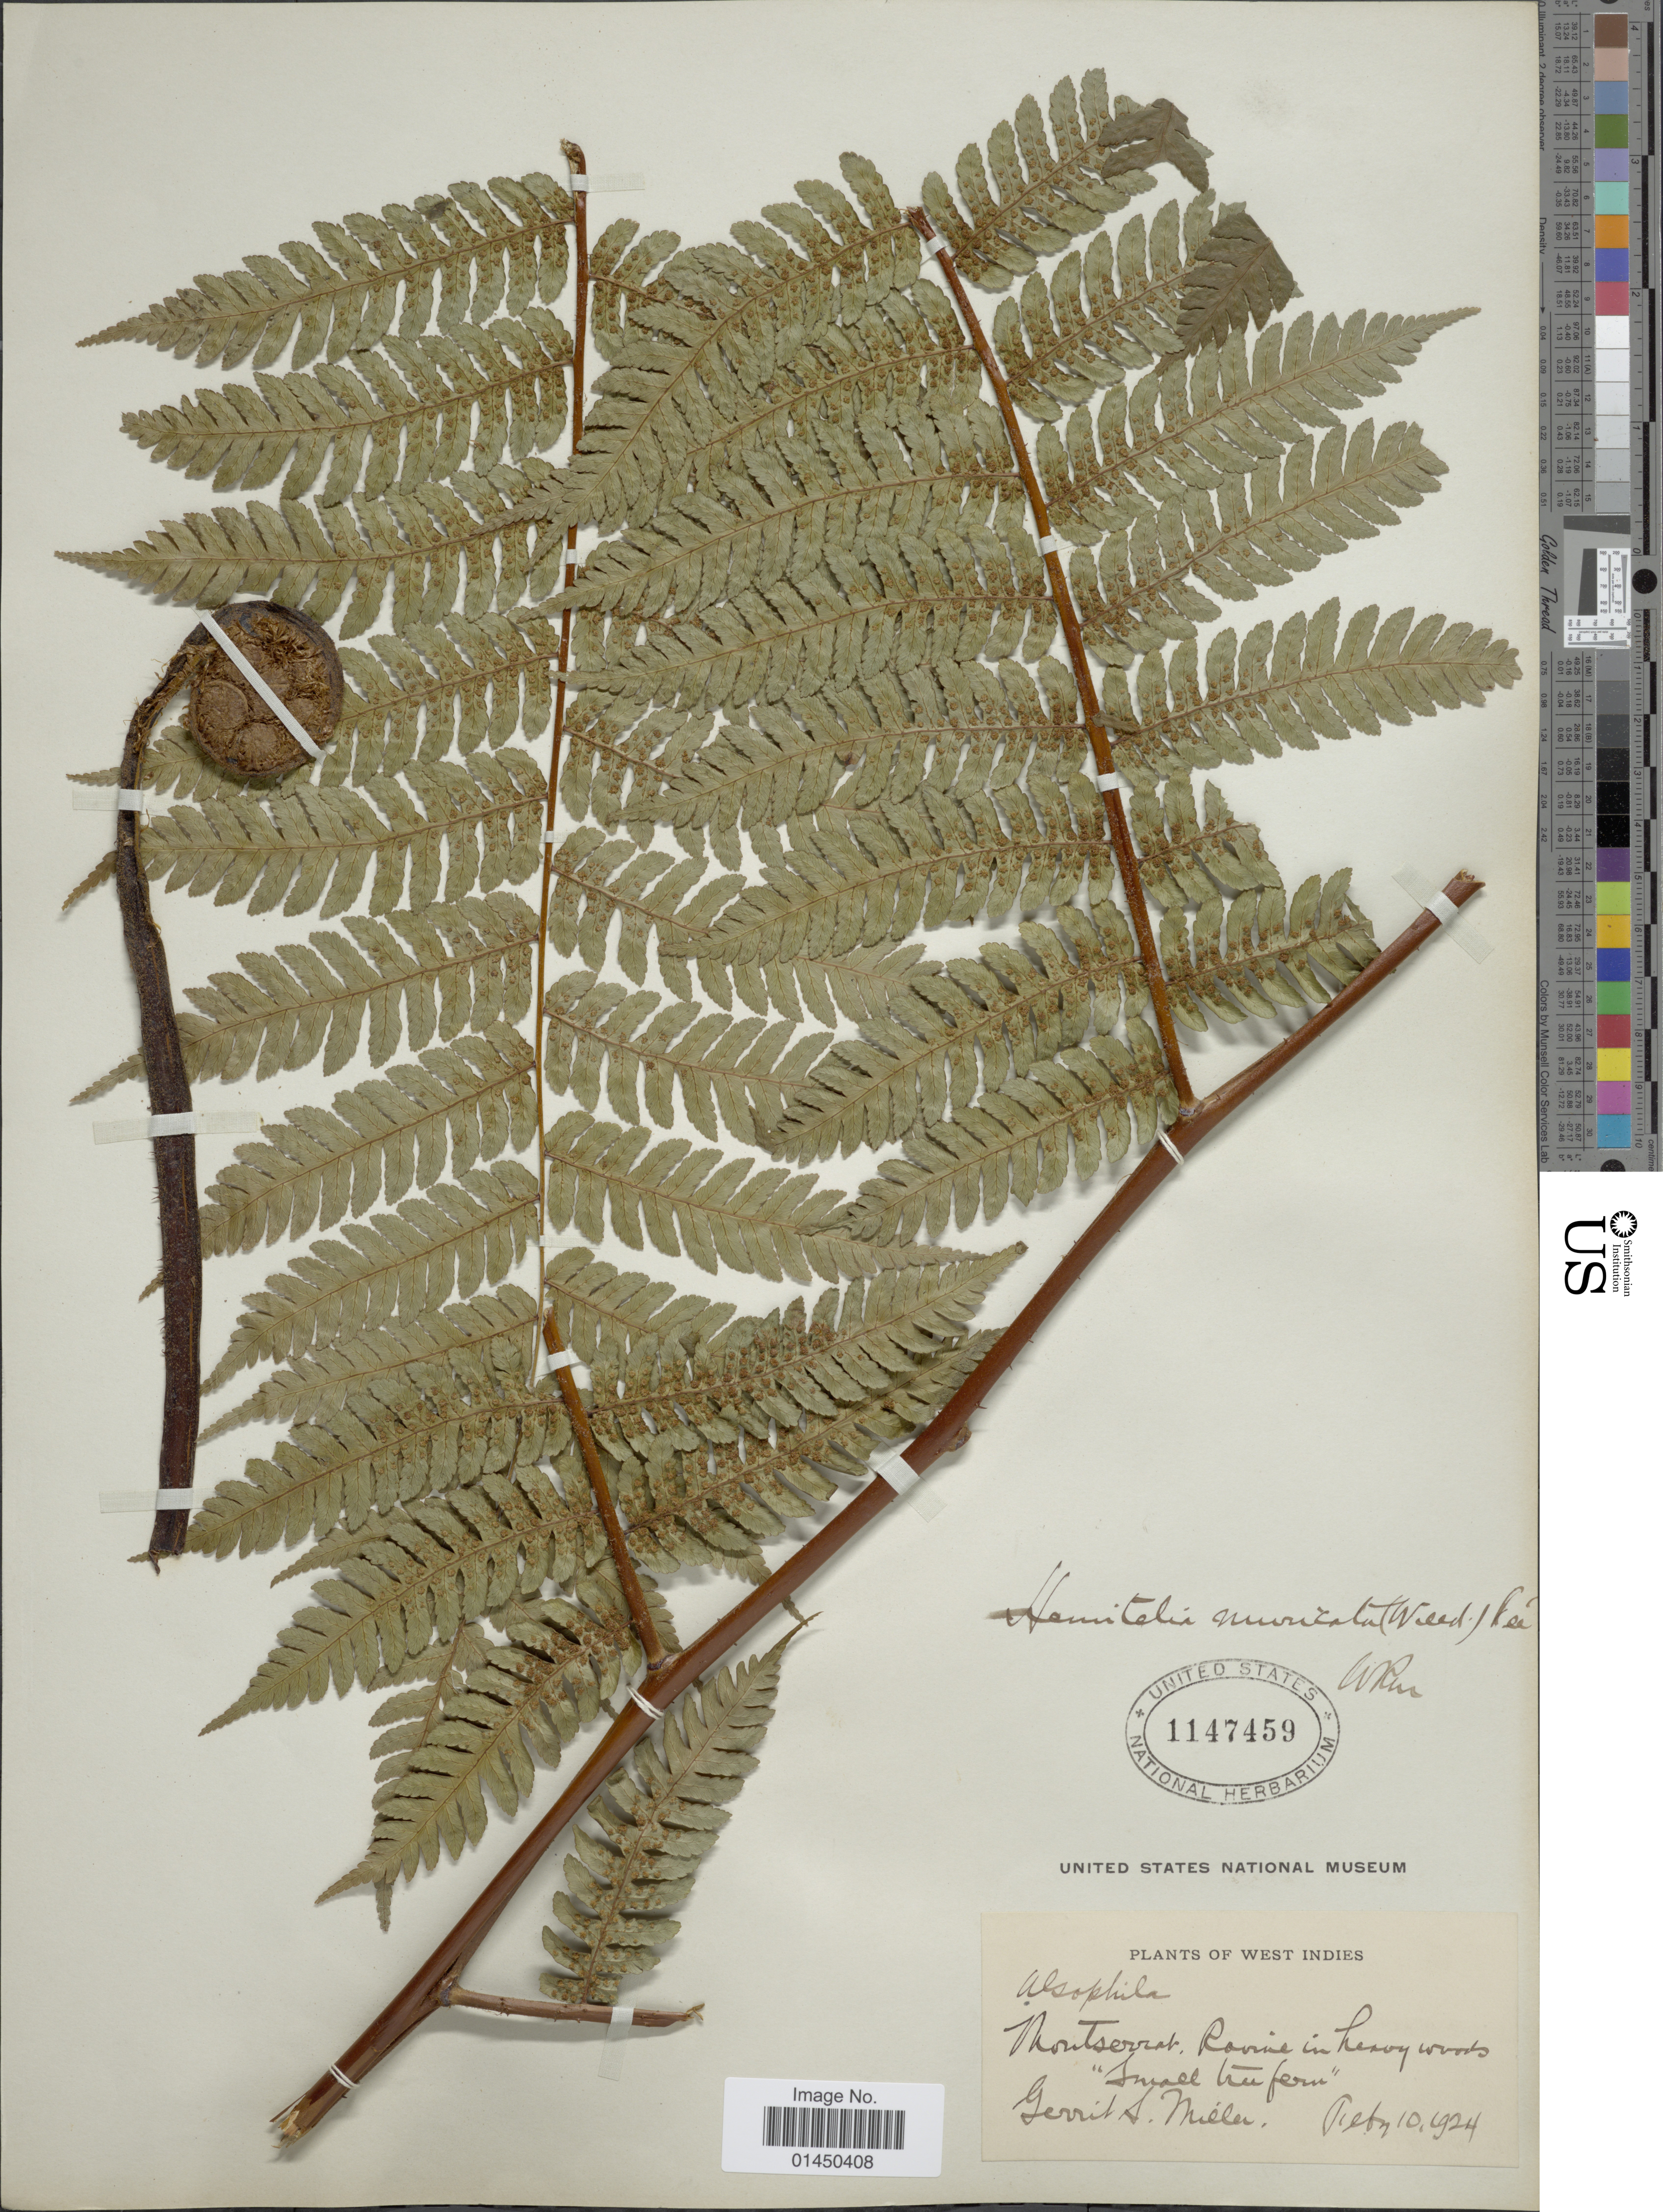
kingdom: Plantae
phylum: Tracheophyta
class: Polypodiopsida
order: Cyatheales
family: Cyatheaceae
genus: Cyathea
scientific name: Cyathea muricata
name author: (Willd.) Fée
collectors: G. S. Miller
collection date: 1924-02-10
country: Montserrat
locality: Ravine in heavy woods "Small tree fern".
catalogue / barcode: US 1147459